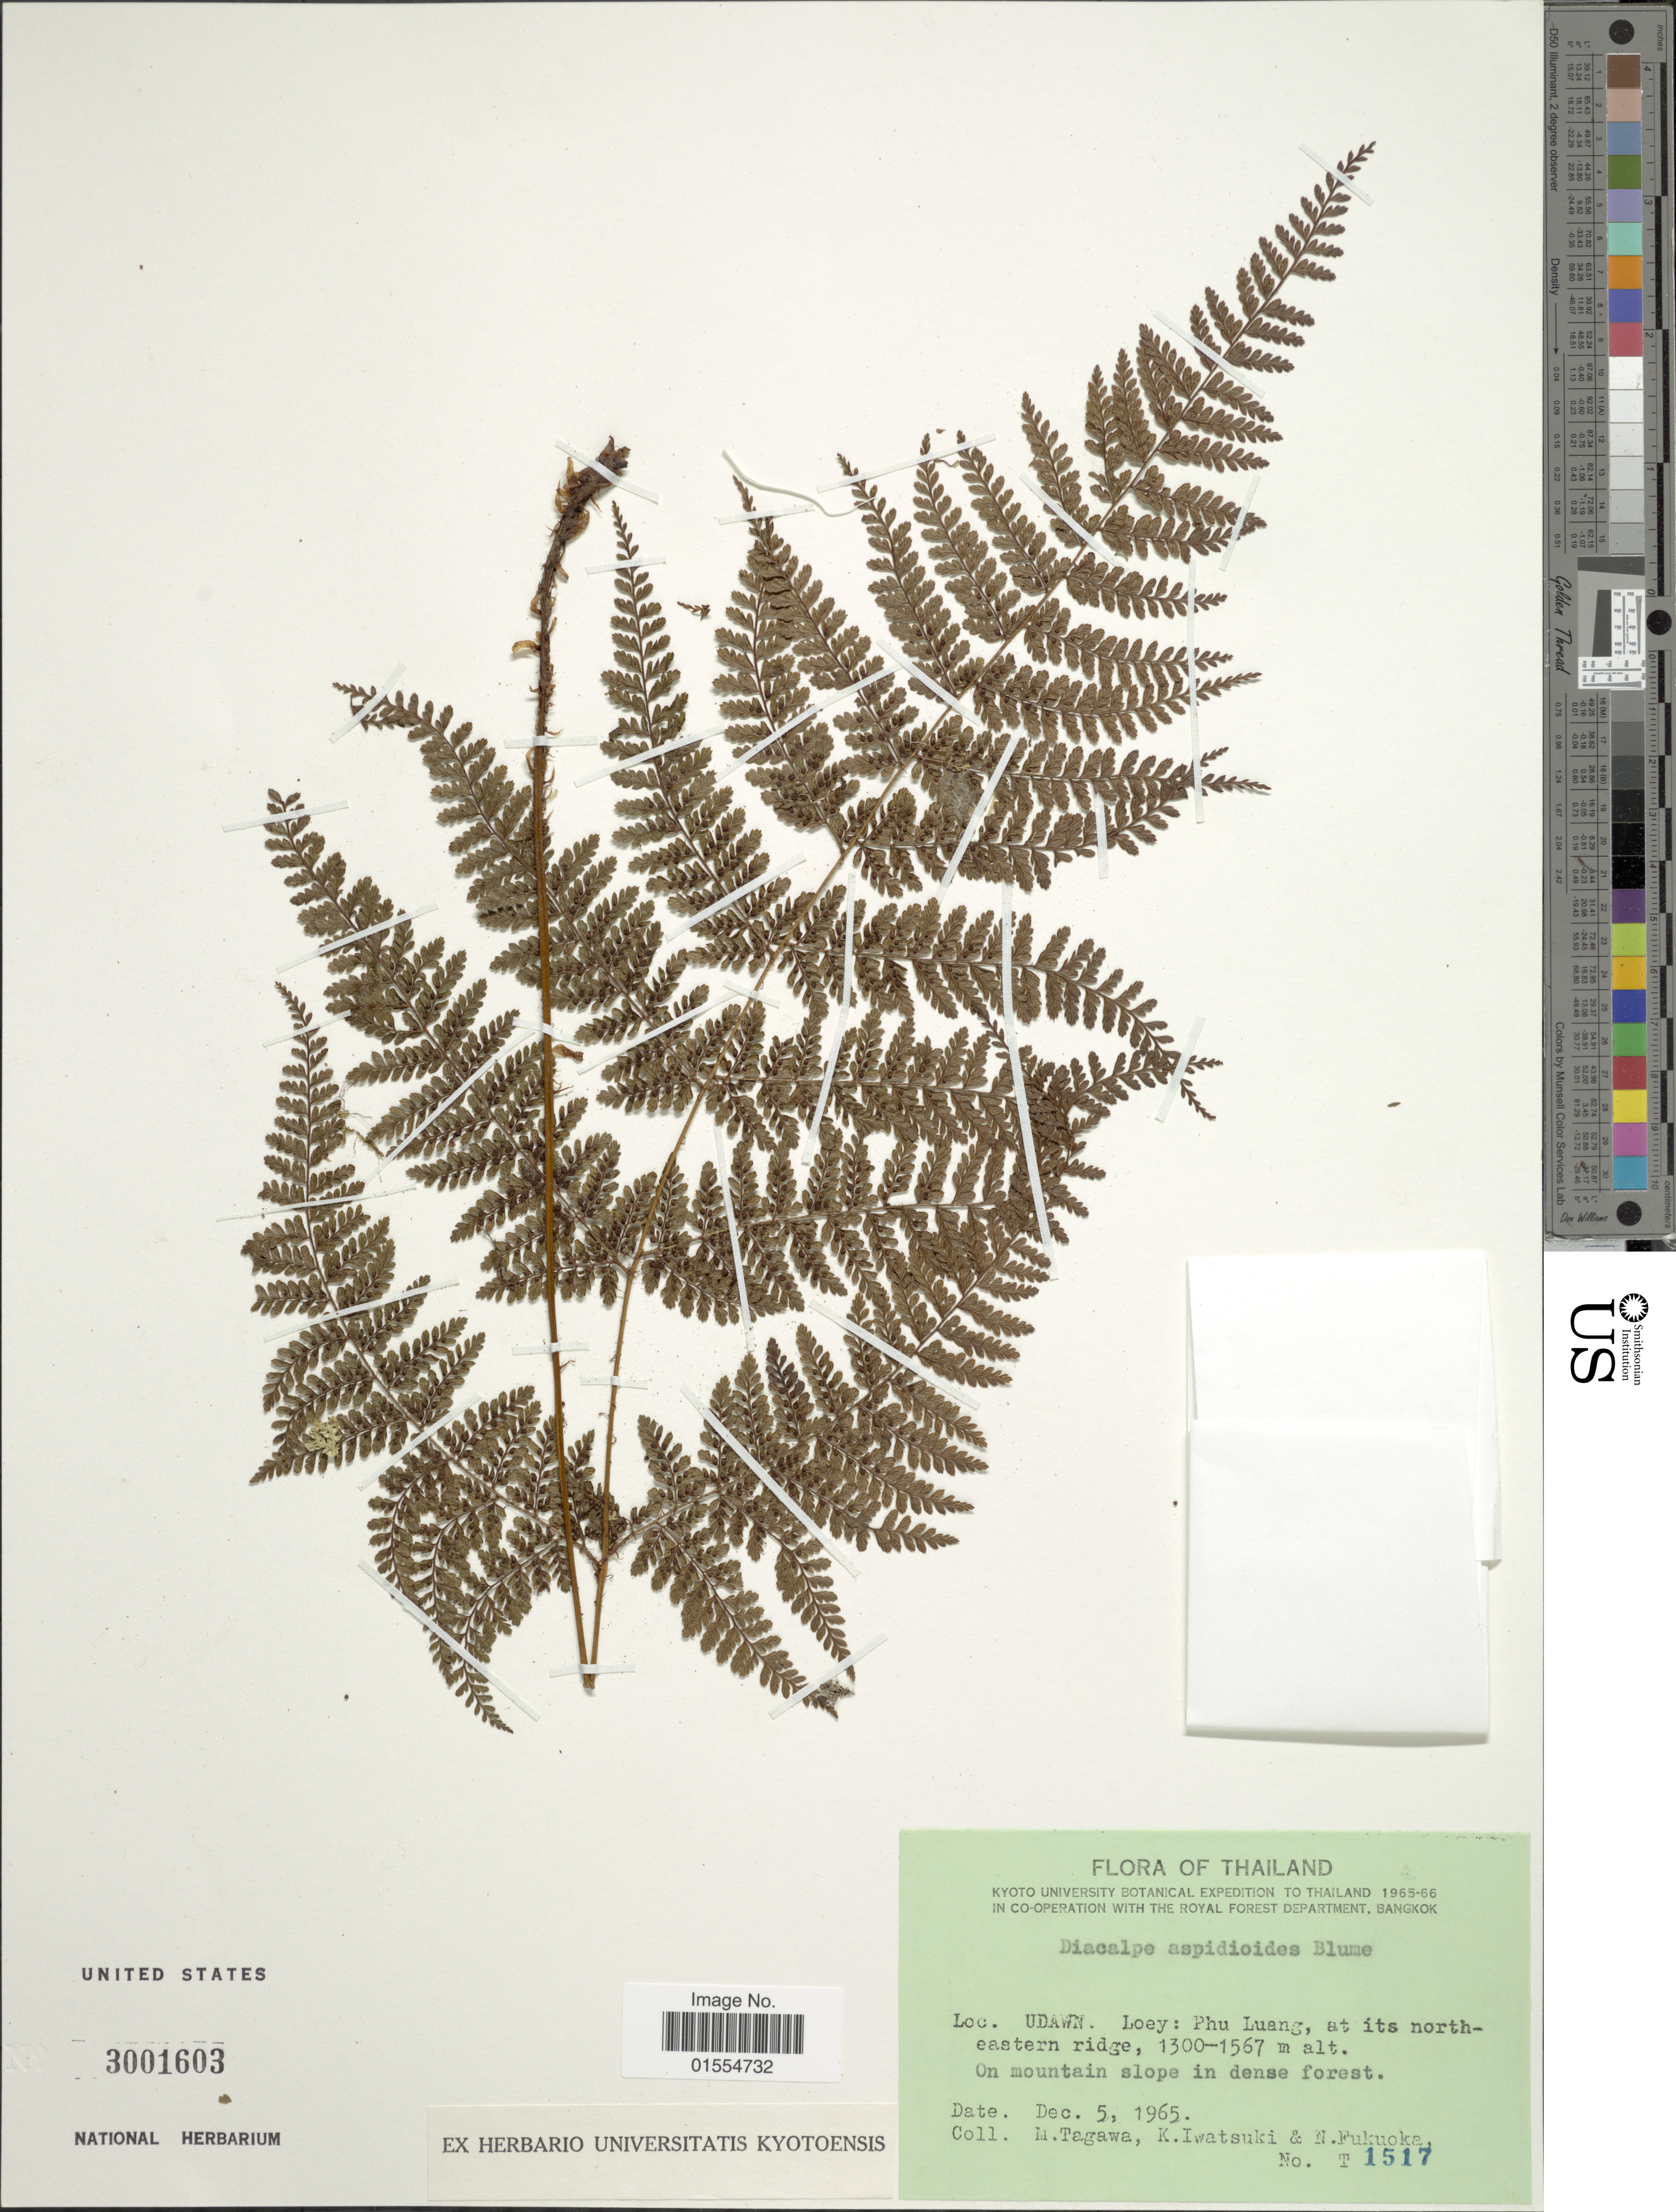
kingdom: Plantae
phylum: Tracheophyta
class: Polypodiopsida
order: Polypodiales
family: Dryopteridaceae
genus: Dryopteris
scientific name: Dryopteris pseudocaenopteris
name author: (Kunze) Li Bing Zhang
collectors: M. Tagawa, K. Iwatsuki & N. Fukuoka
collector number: T1517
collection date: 1965-12-05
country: Thailand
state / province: Loei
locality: Thailand, Udawn. Loey: Phu Luang, at its north-eastern ridge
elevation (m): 1300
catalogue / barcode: US 3001603